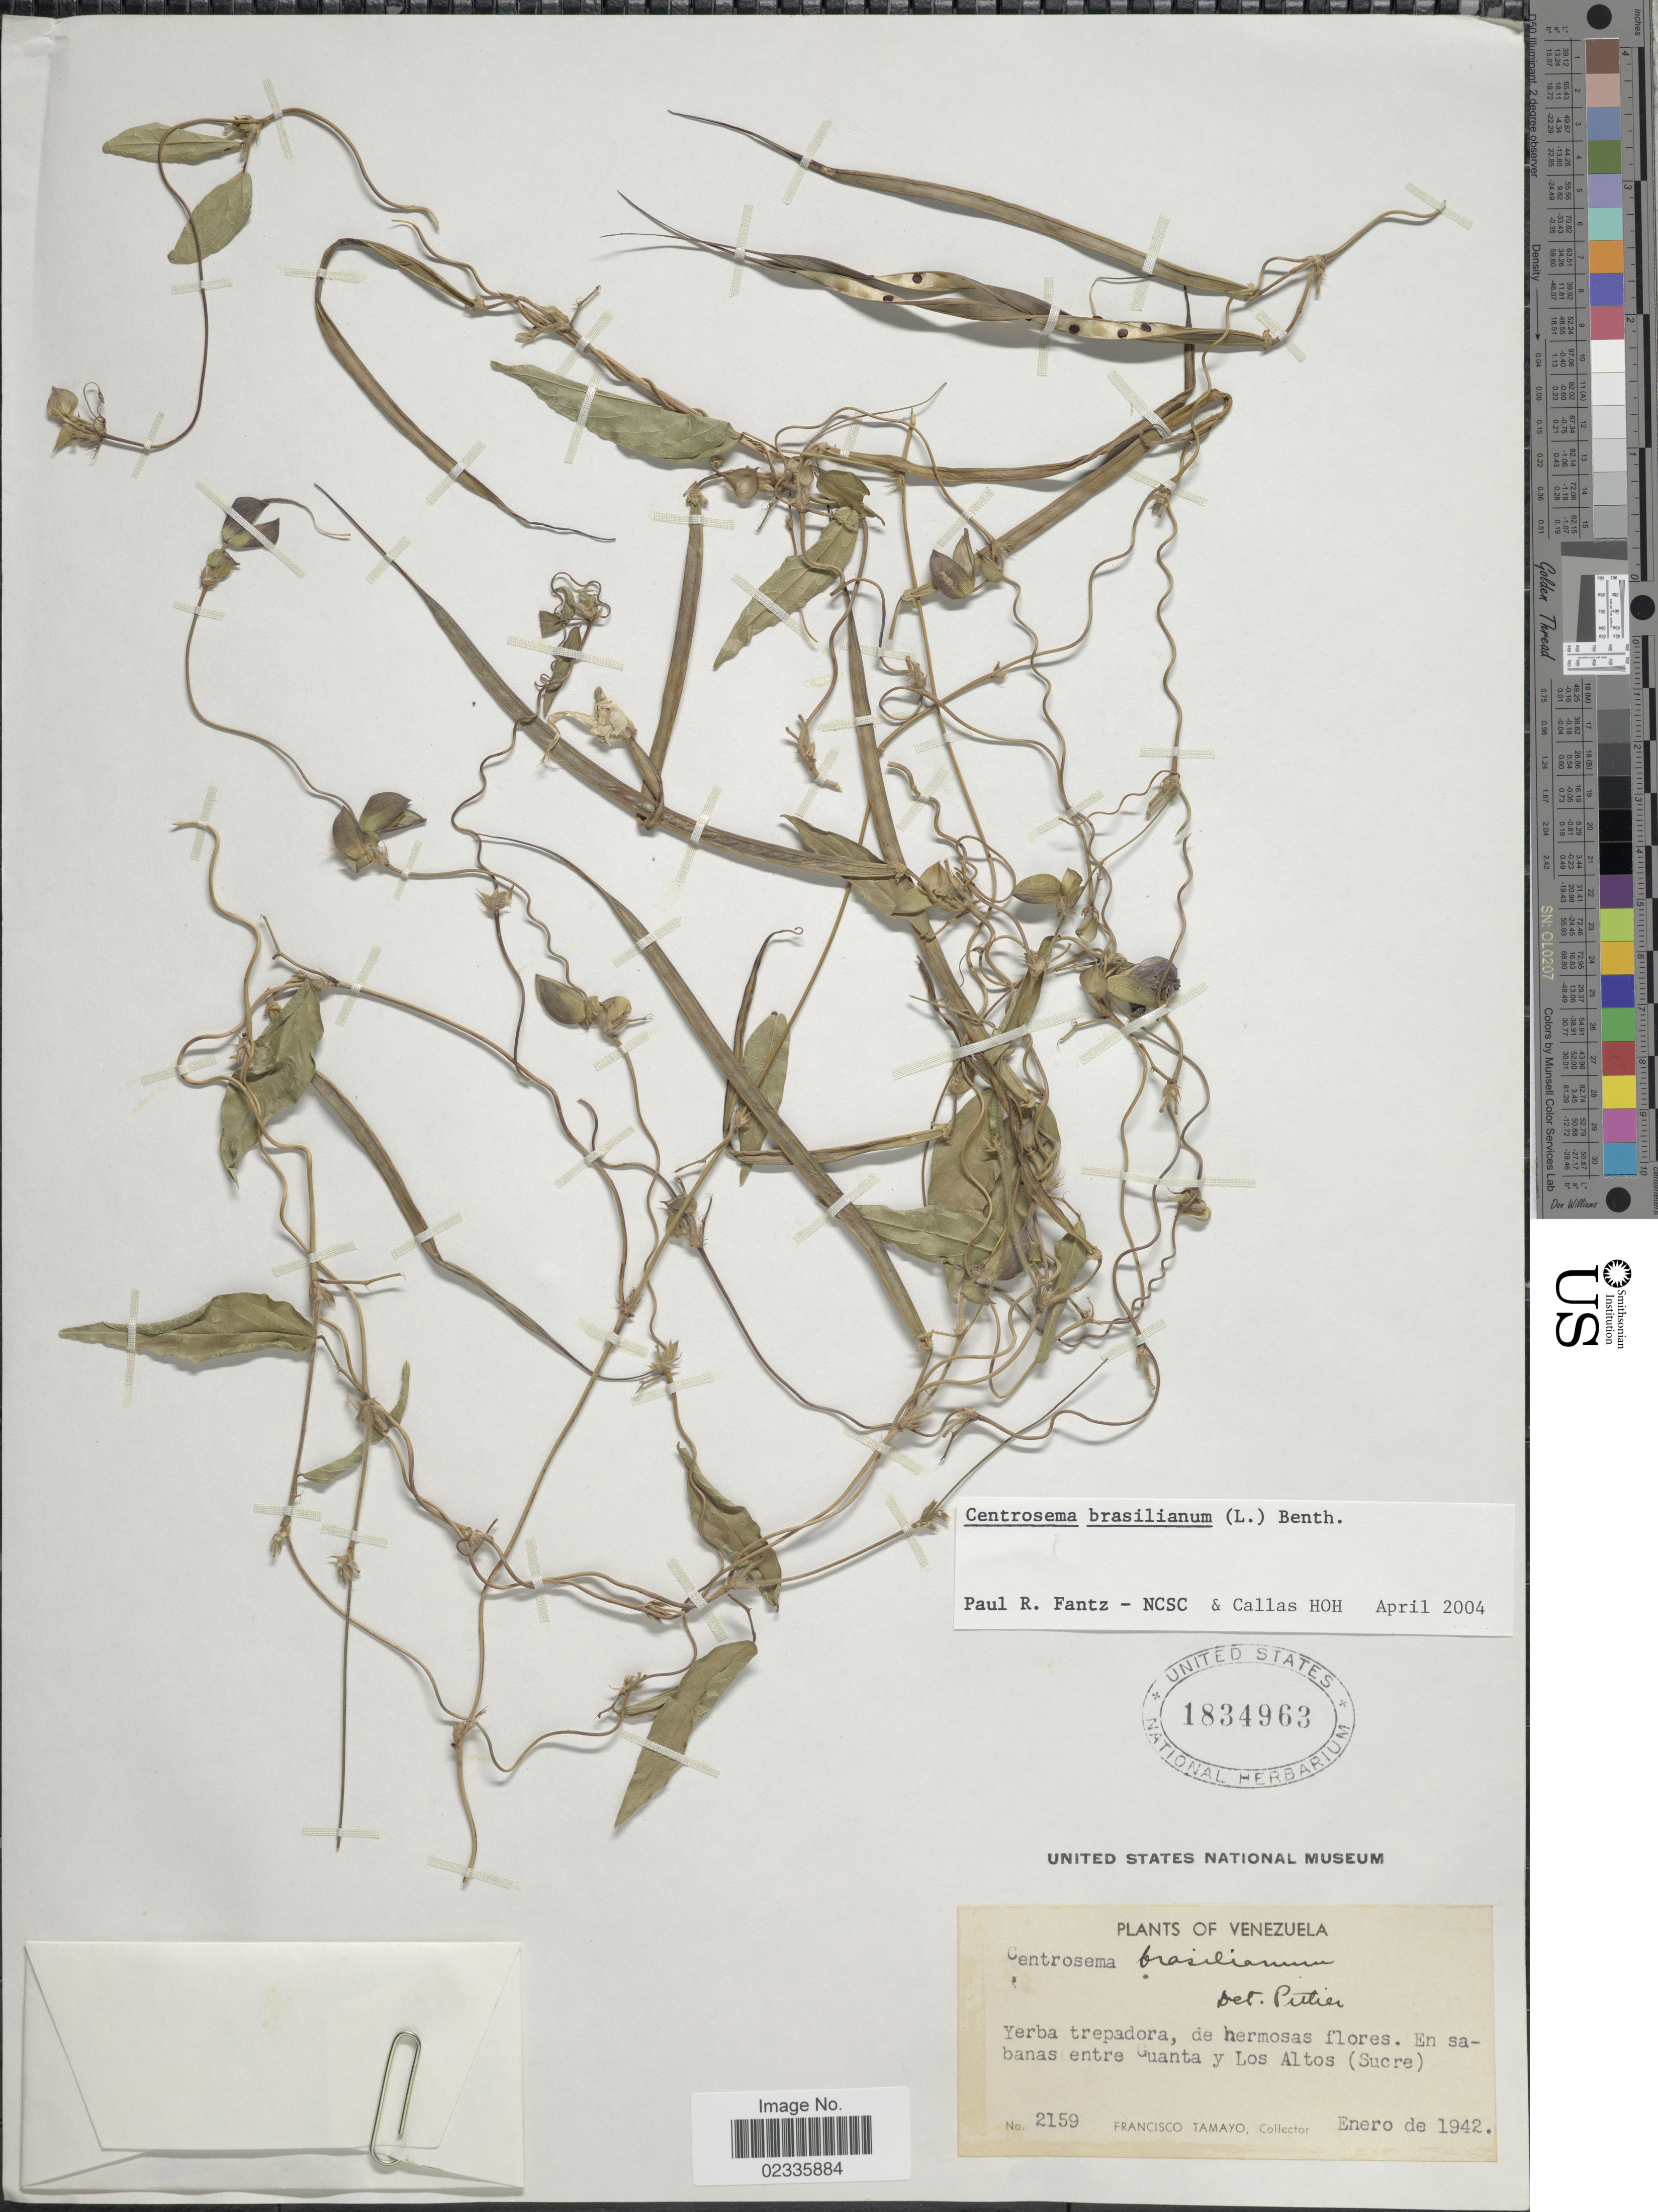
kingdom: Plantae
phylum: Tracheophyta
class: Magnoliopsida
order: Fabales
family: Fabaceae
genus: Centrosema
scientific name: Centrosema brasilianum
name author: (L.) Benth.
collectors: F. Tamayo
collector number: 2159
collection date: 1942-01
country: Venezuela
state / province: Sucre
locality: Entre Guanta y Los Altos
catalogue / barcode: US 1834963